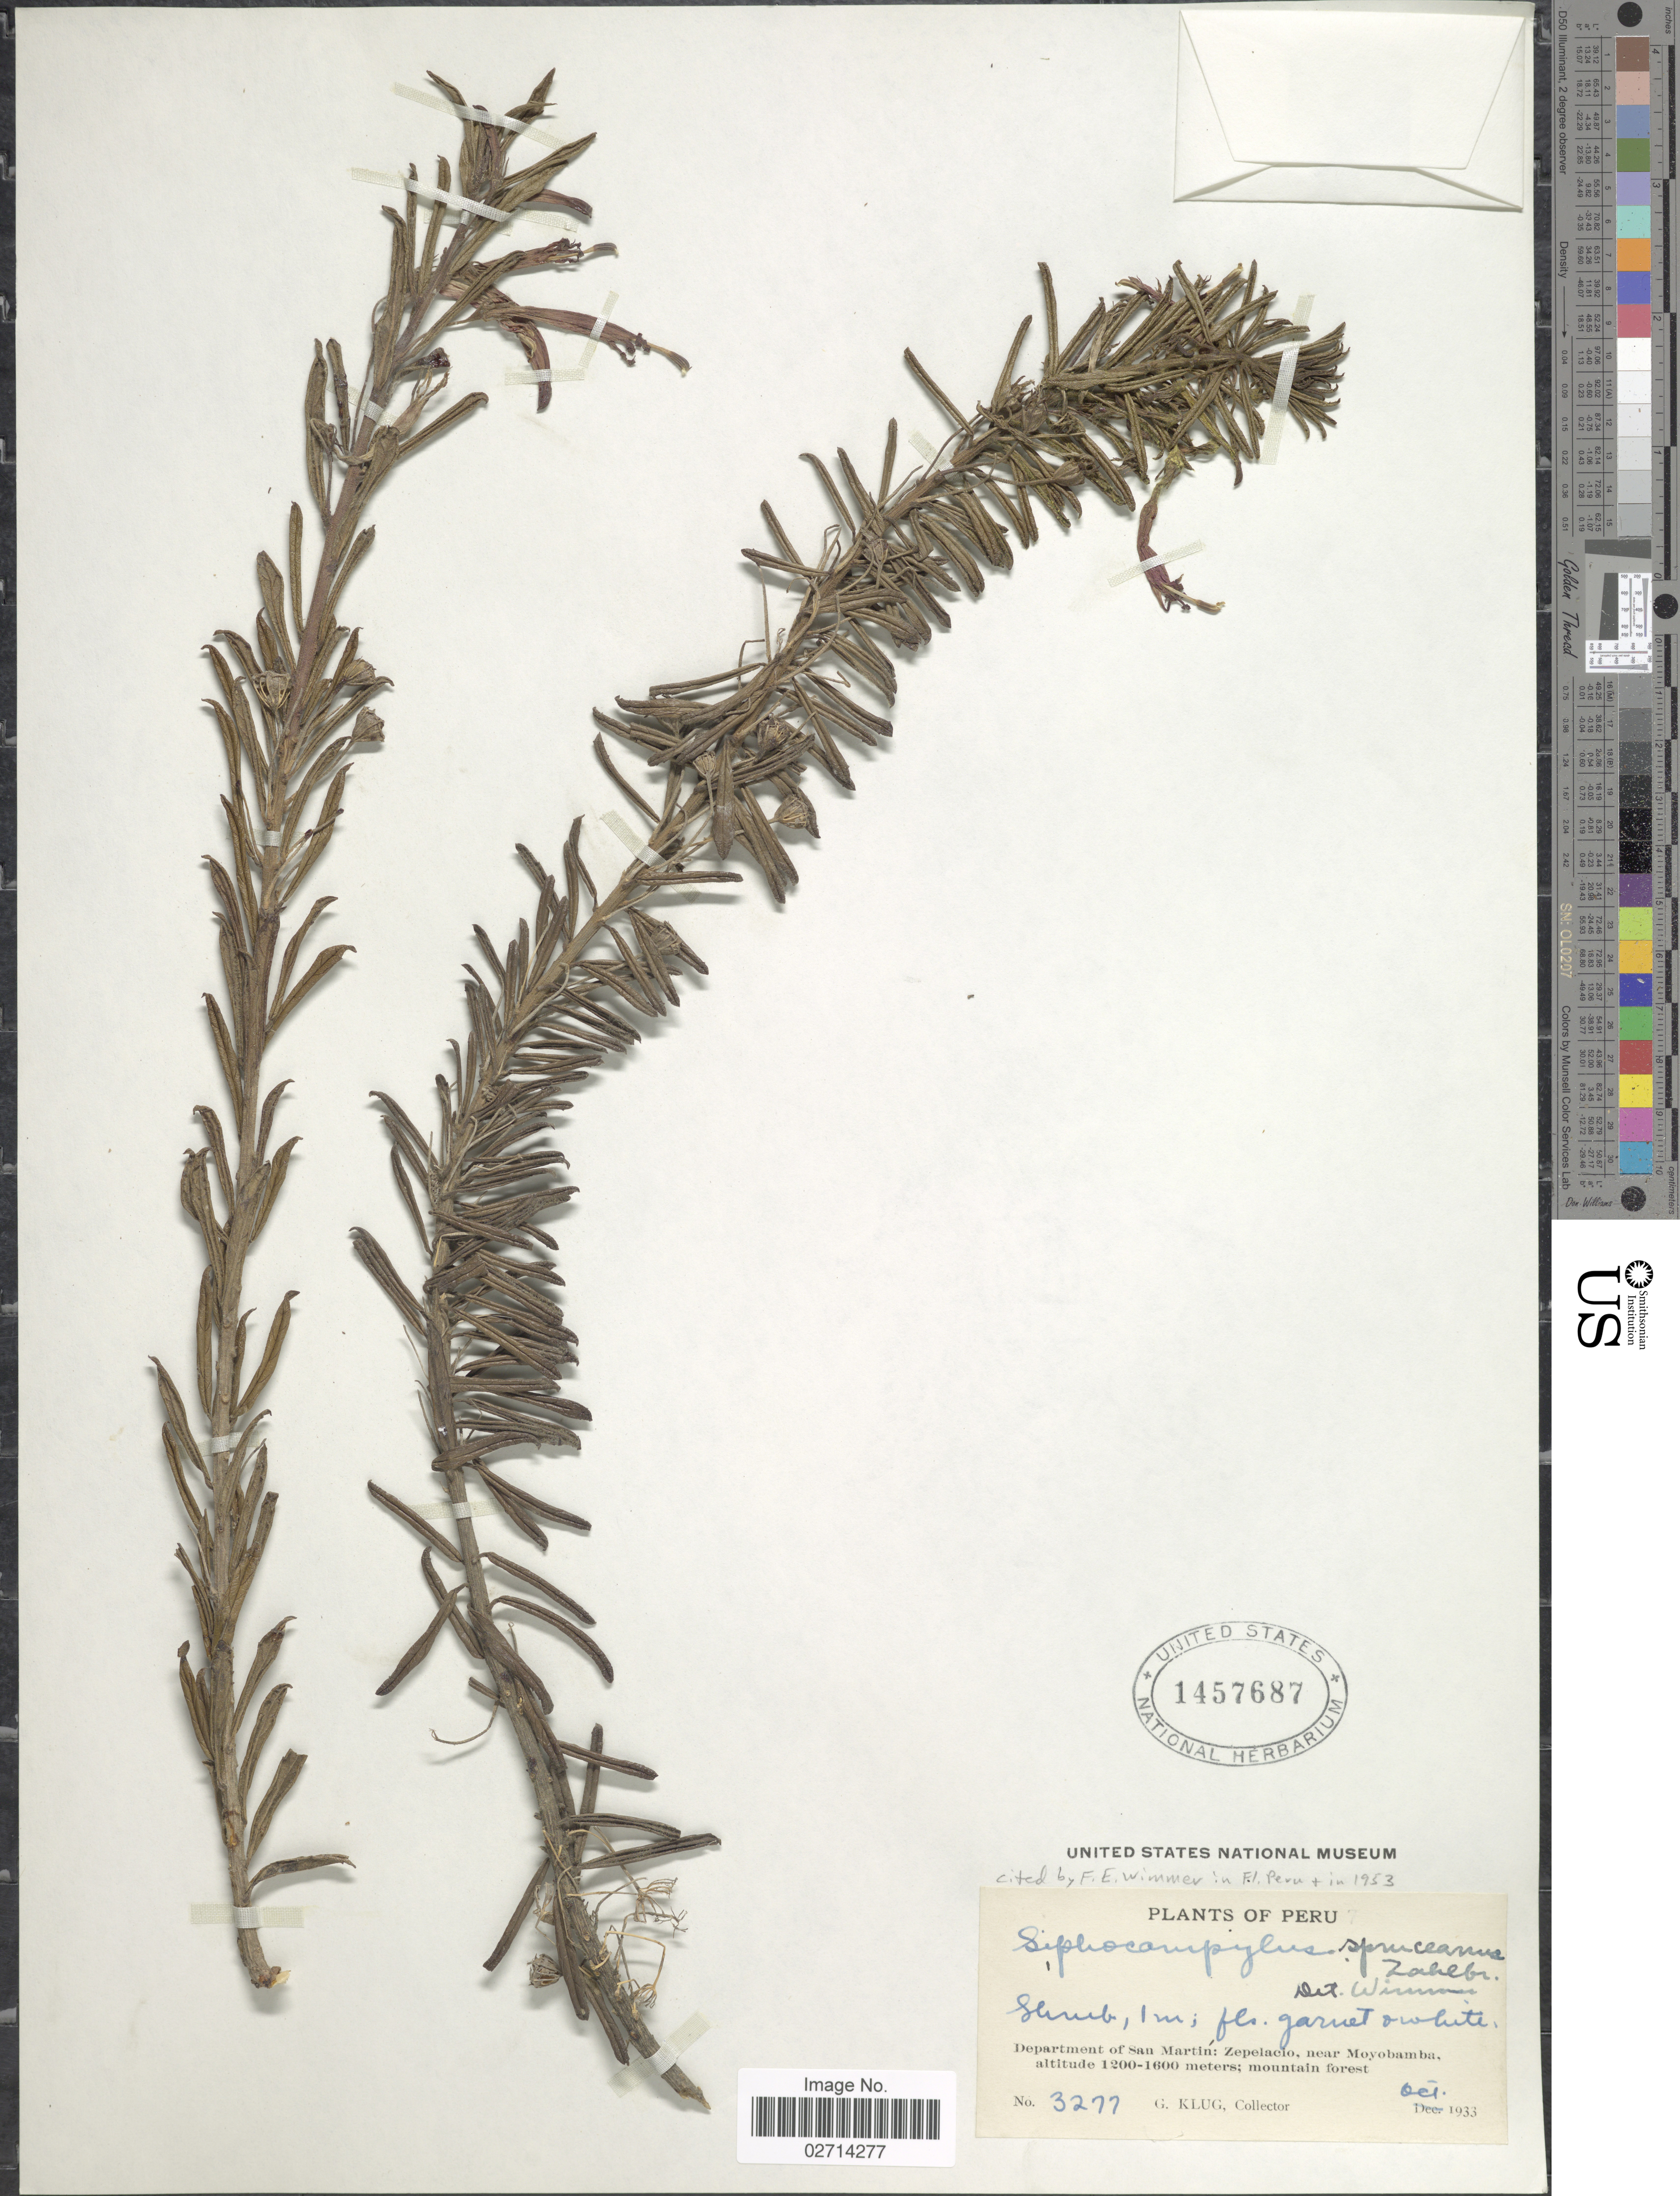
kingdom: Plantae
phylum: Tracheophyta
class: Magnoliopsida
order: Asterales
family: Campanulaceae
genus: Siphocampylus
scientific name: Siphocampylus spruceanus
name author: Zahlbr.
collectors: G. Klug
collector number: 3277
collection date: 1933-10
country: Peru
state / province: San Martín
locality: Zepelacio, near Moyobamba, mountain forest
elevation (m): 1200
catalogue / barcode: US 1457687